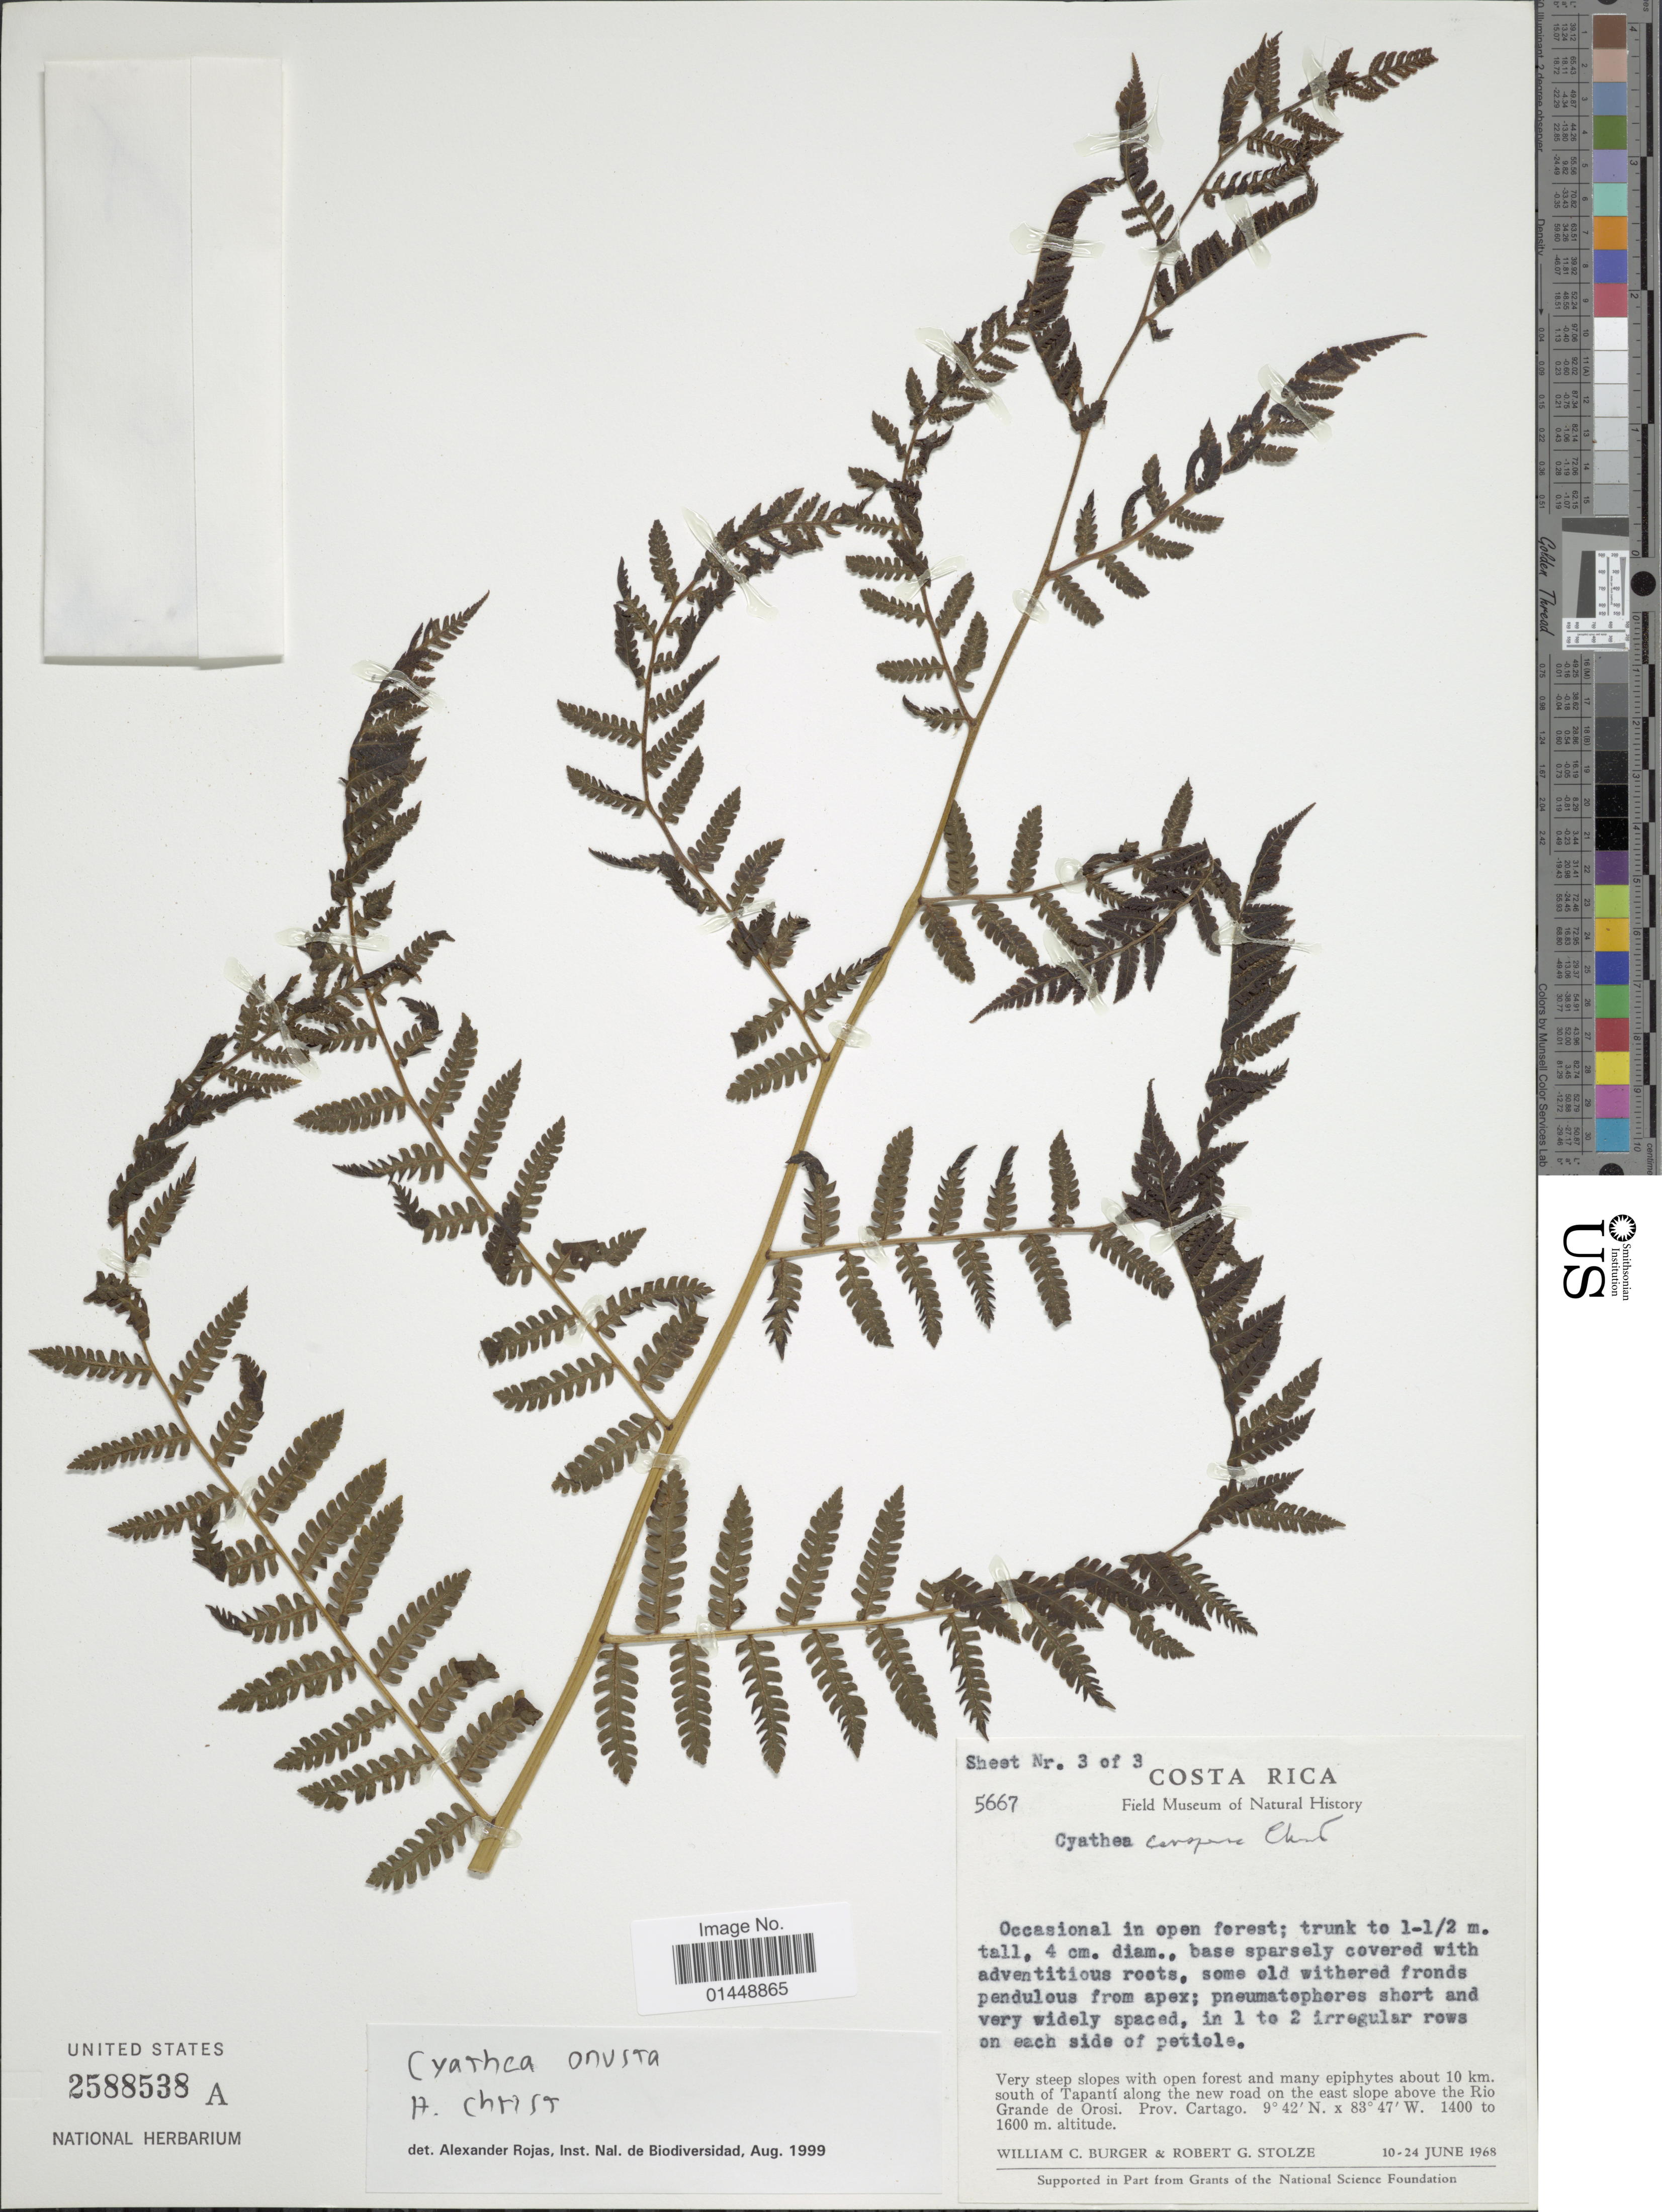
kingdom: Plantae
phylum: Tracheophyta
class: Polypodiopsida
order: Cyatheales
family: Cyatheaceae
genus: Cyathea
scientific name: Cyathea fulva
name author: (M. Martens & Galeotti) Fée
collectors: W. Burger & R. G. Stolze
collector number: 5667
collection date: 1968-06-10/1968-06-24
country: Costa Rica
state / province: Cartago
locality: Very steep slopes with open forest and many epiphytes about 10 km. south of Tapantí along the new road on the east slope above the Rio Grande de Orosi. Prov. Cartago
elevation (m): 1400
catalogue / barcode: US 2588538A